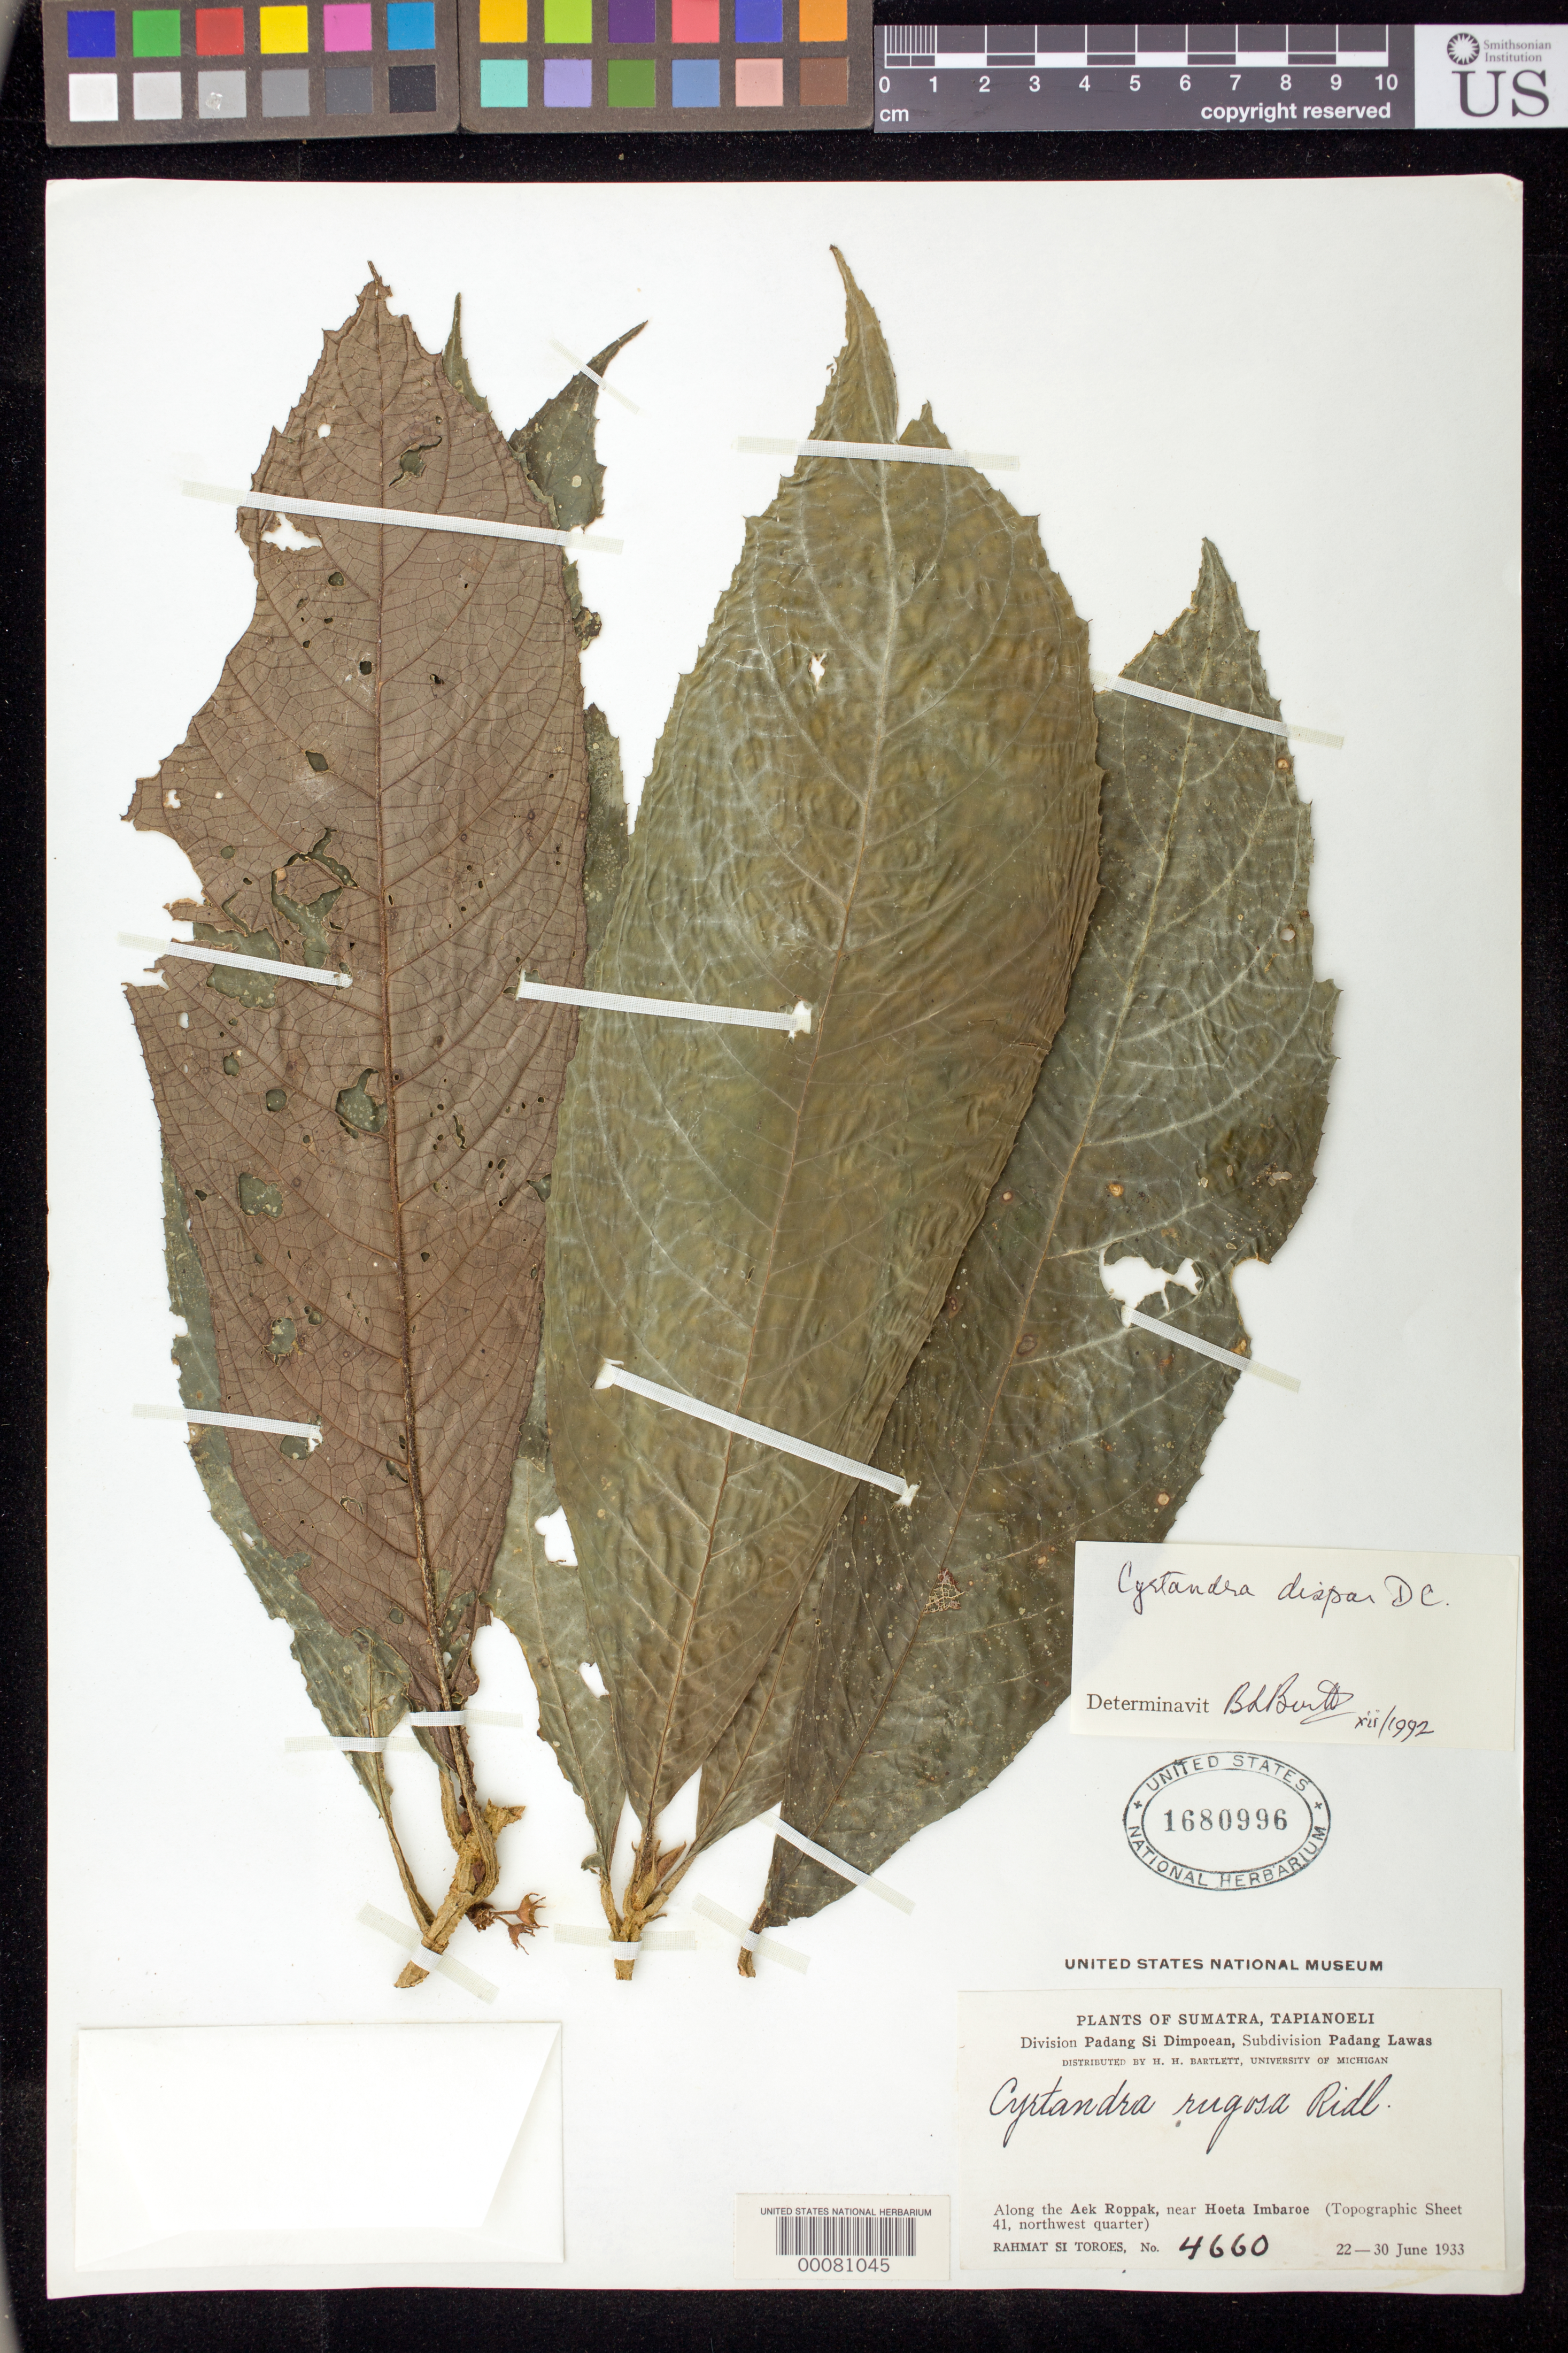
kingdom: Plantae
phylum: Tracheophyta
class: Magnoliopsida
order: Lamiales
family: Gesneriaceae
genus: Cyrtandra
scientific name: Cyrtandra dispar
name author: DC.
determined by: Burtt, B. L.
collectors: Rahmat Si Boeea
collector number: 4660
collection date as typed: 22-30 Jun 1933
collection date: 1933-06-22/1933-06-30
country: Indonesia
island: Sumatra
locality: Tapianoeli, division padang si dimpoean, subdivision padang lawas, along the aek roppak, near hoeta imbaroe (topo sheet 41)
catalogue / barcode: US 1680996